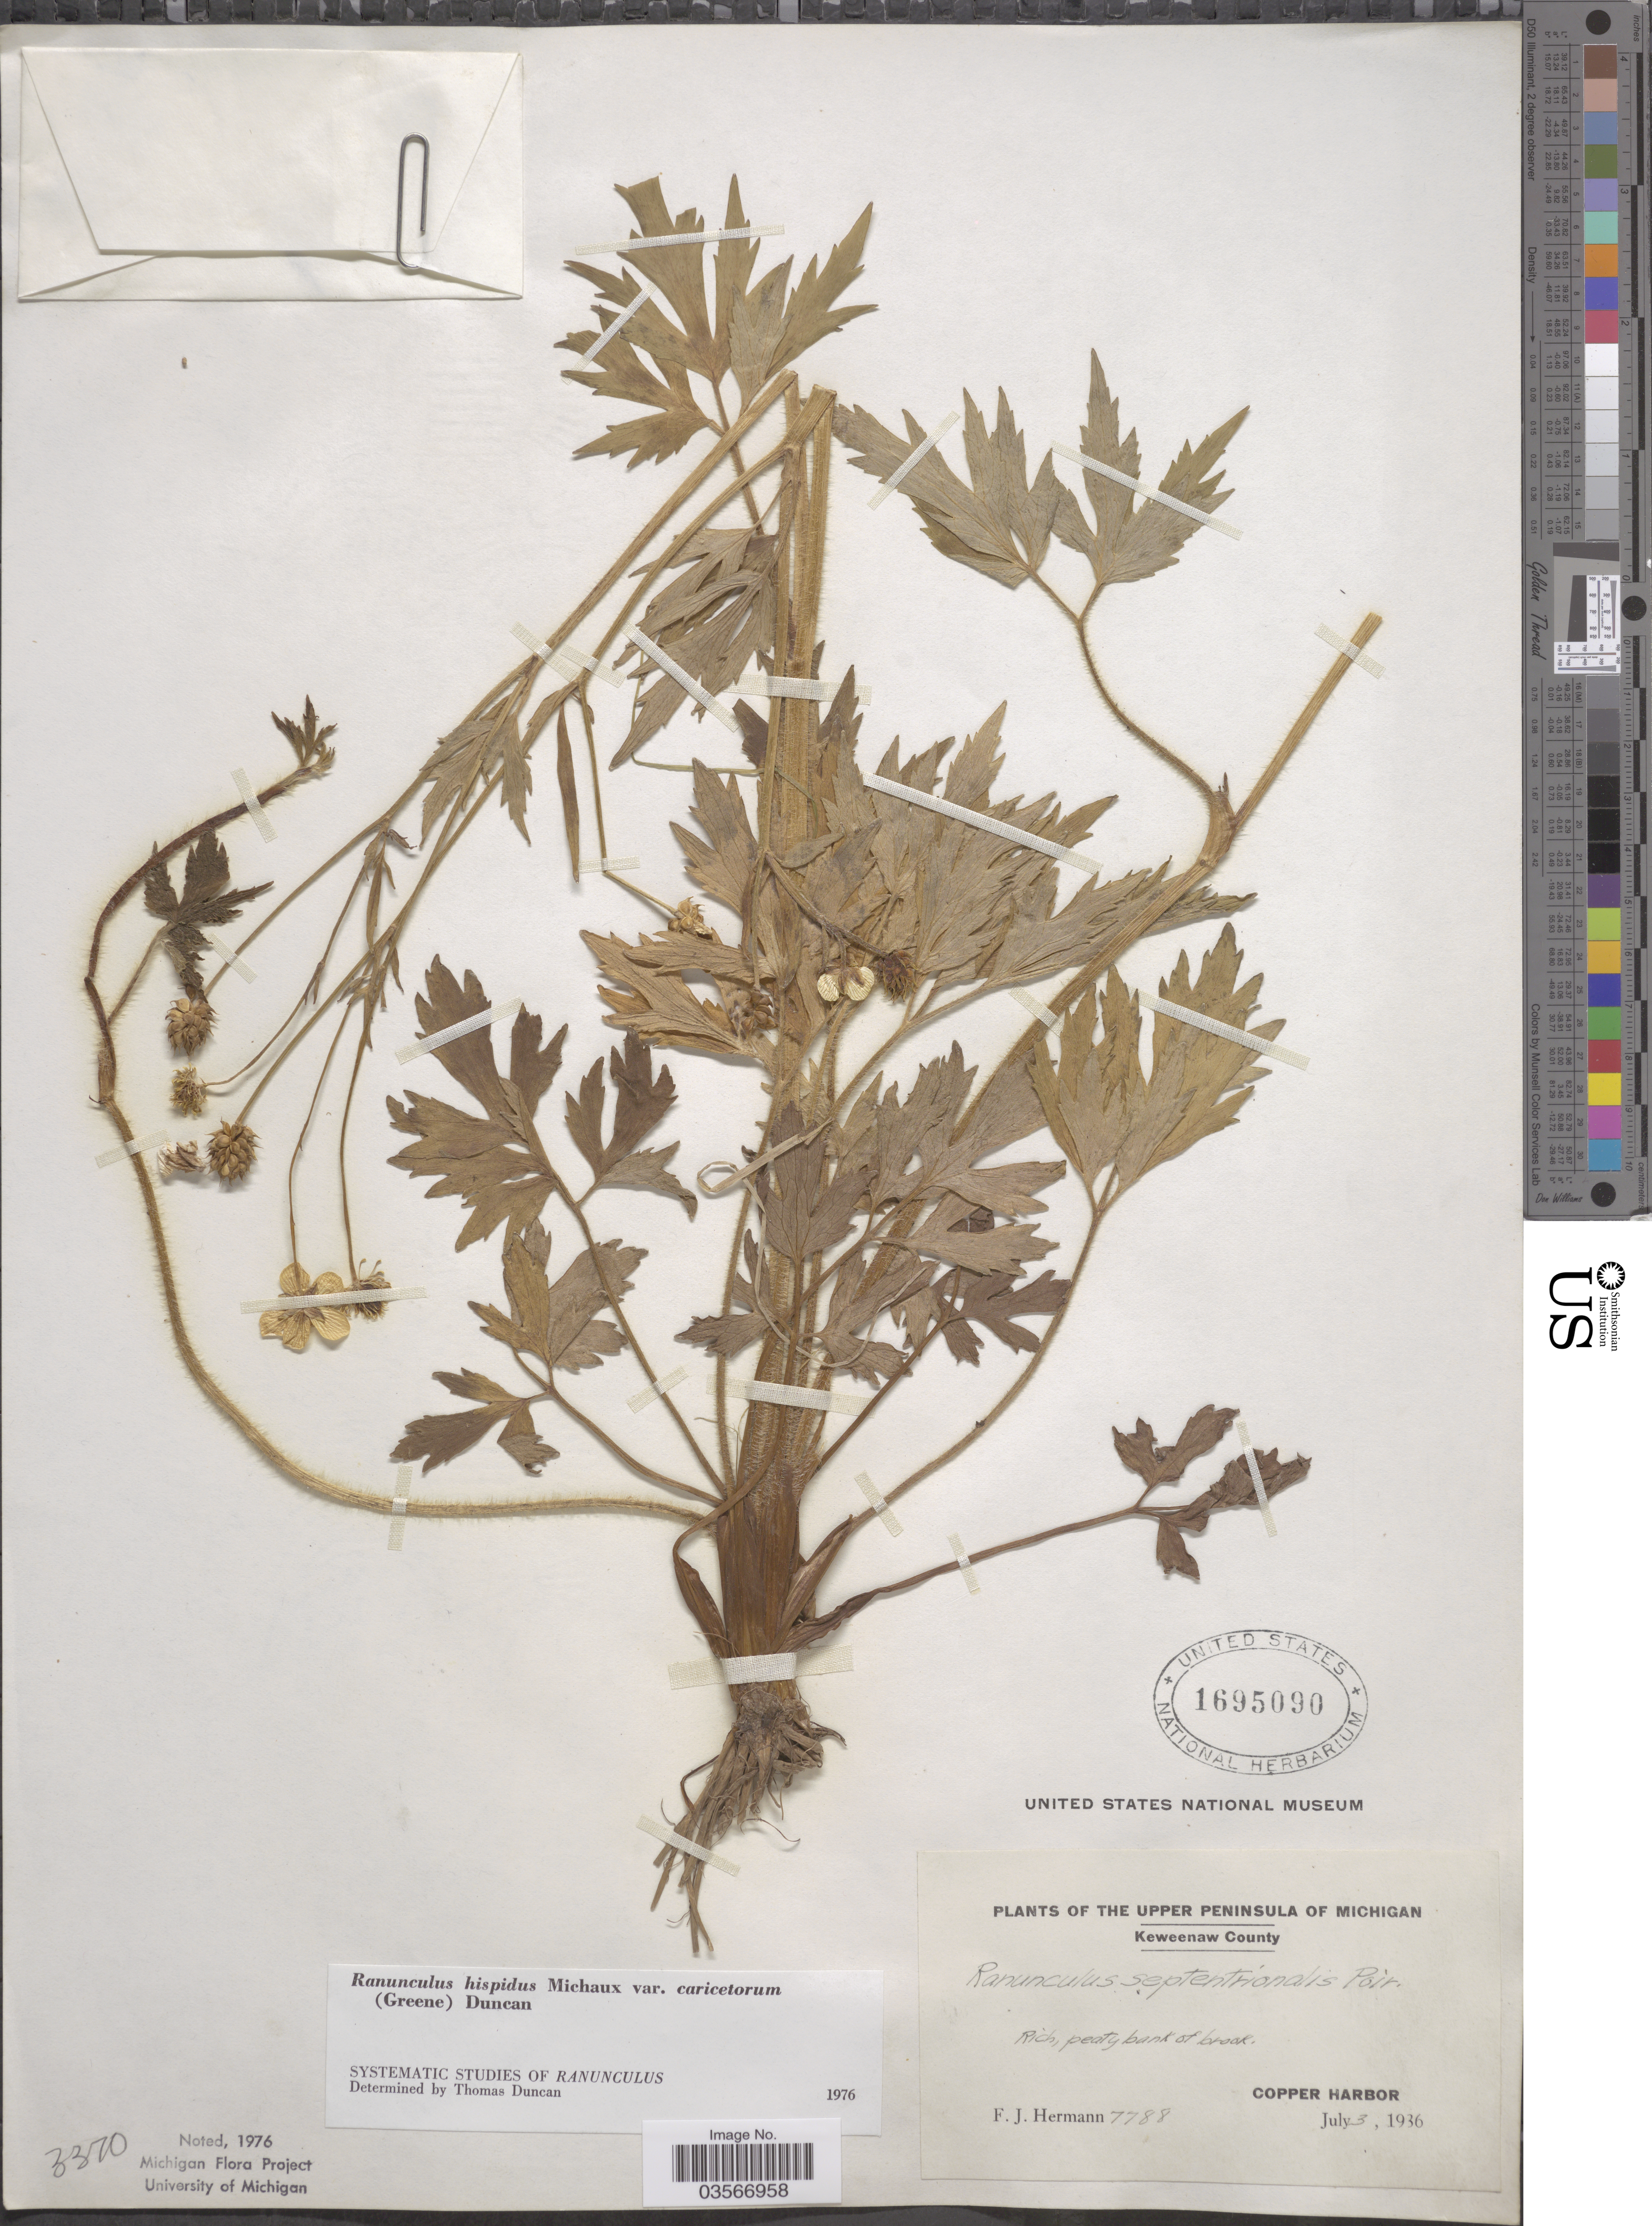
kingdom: Plantae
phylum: Tracheophyta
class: Magnoliopsida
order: Ranunculales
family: Ranunculaceae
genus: Ranunculus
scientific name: Ranunculus hispidus var. caricetorum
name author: Michx.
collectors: F. J. Hermann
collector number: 7788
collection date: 1936-07-03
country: United States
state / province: Michigan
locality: The Upper Peninsula of Michigan. Keweenaw County. Copper Harbor.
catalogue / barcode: US 1695090